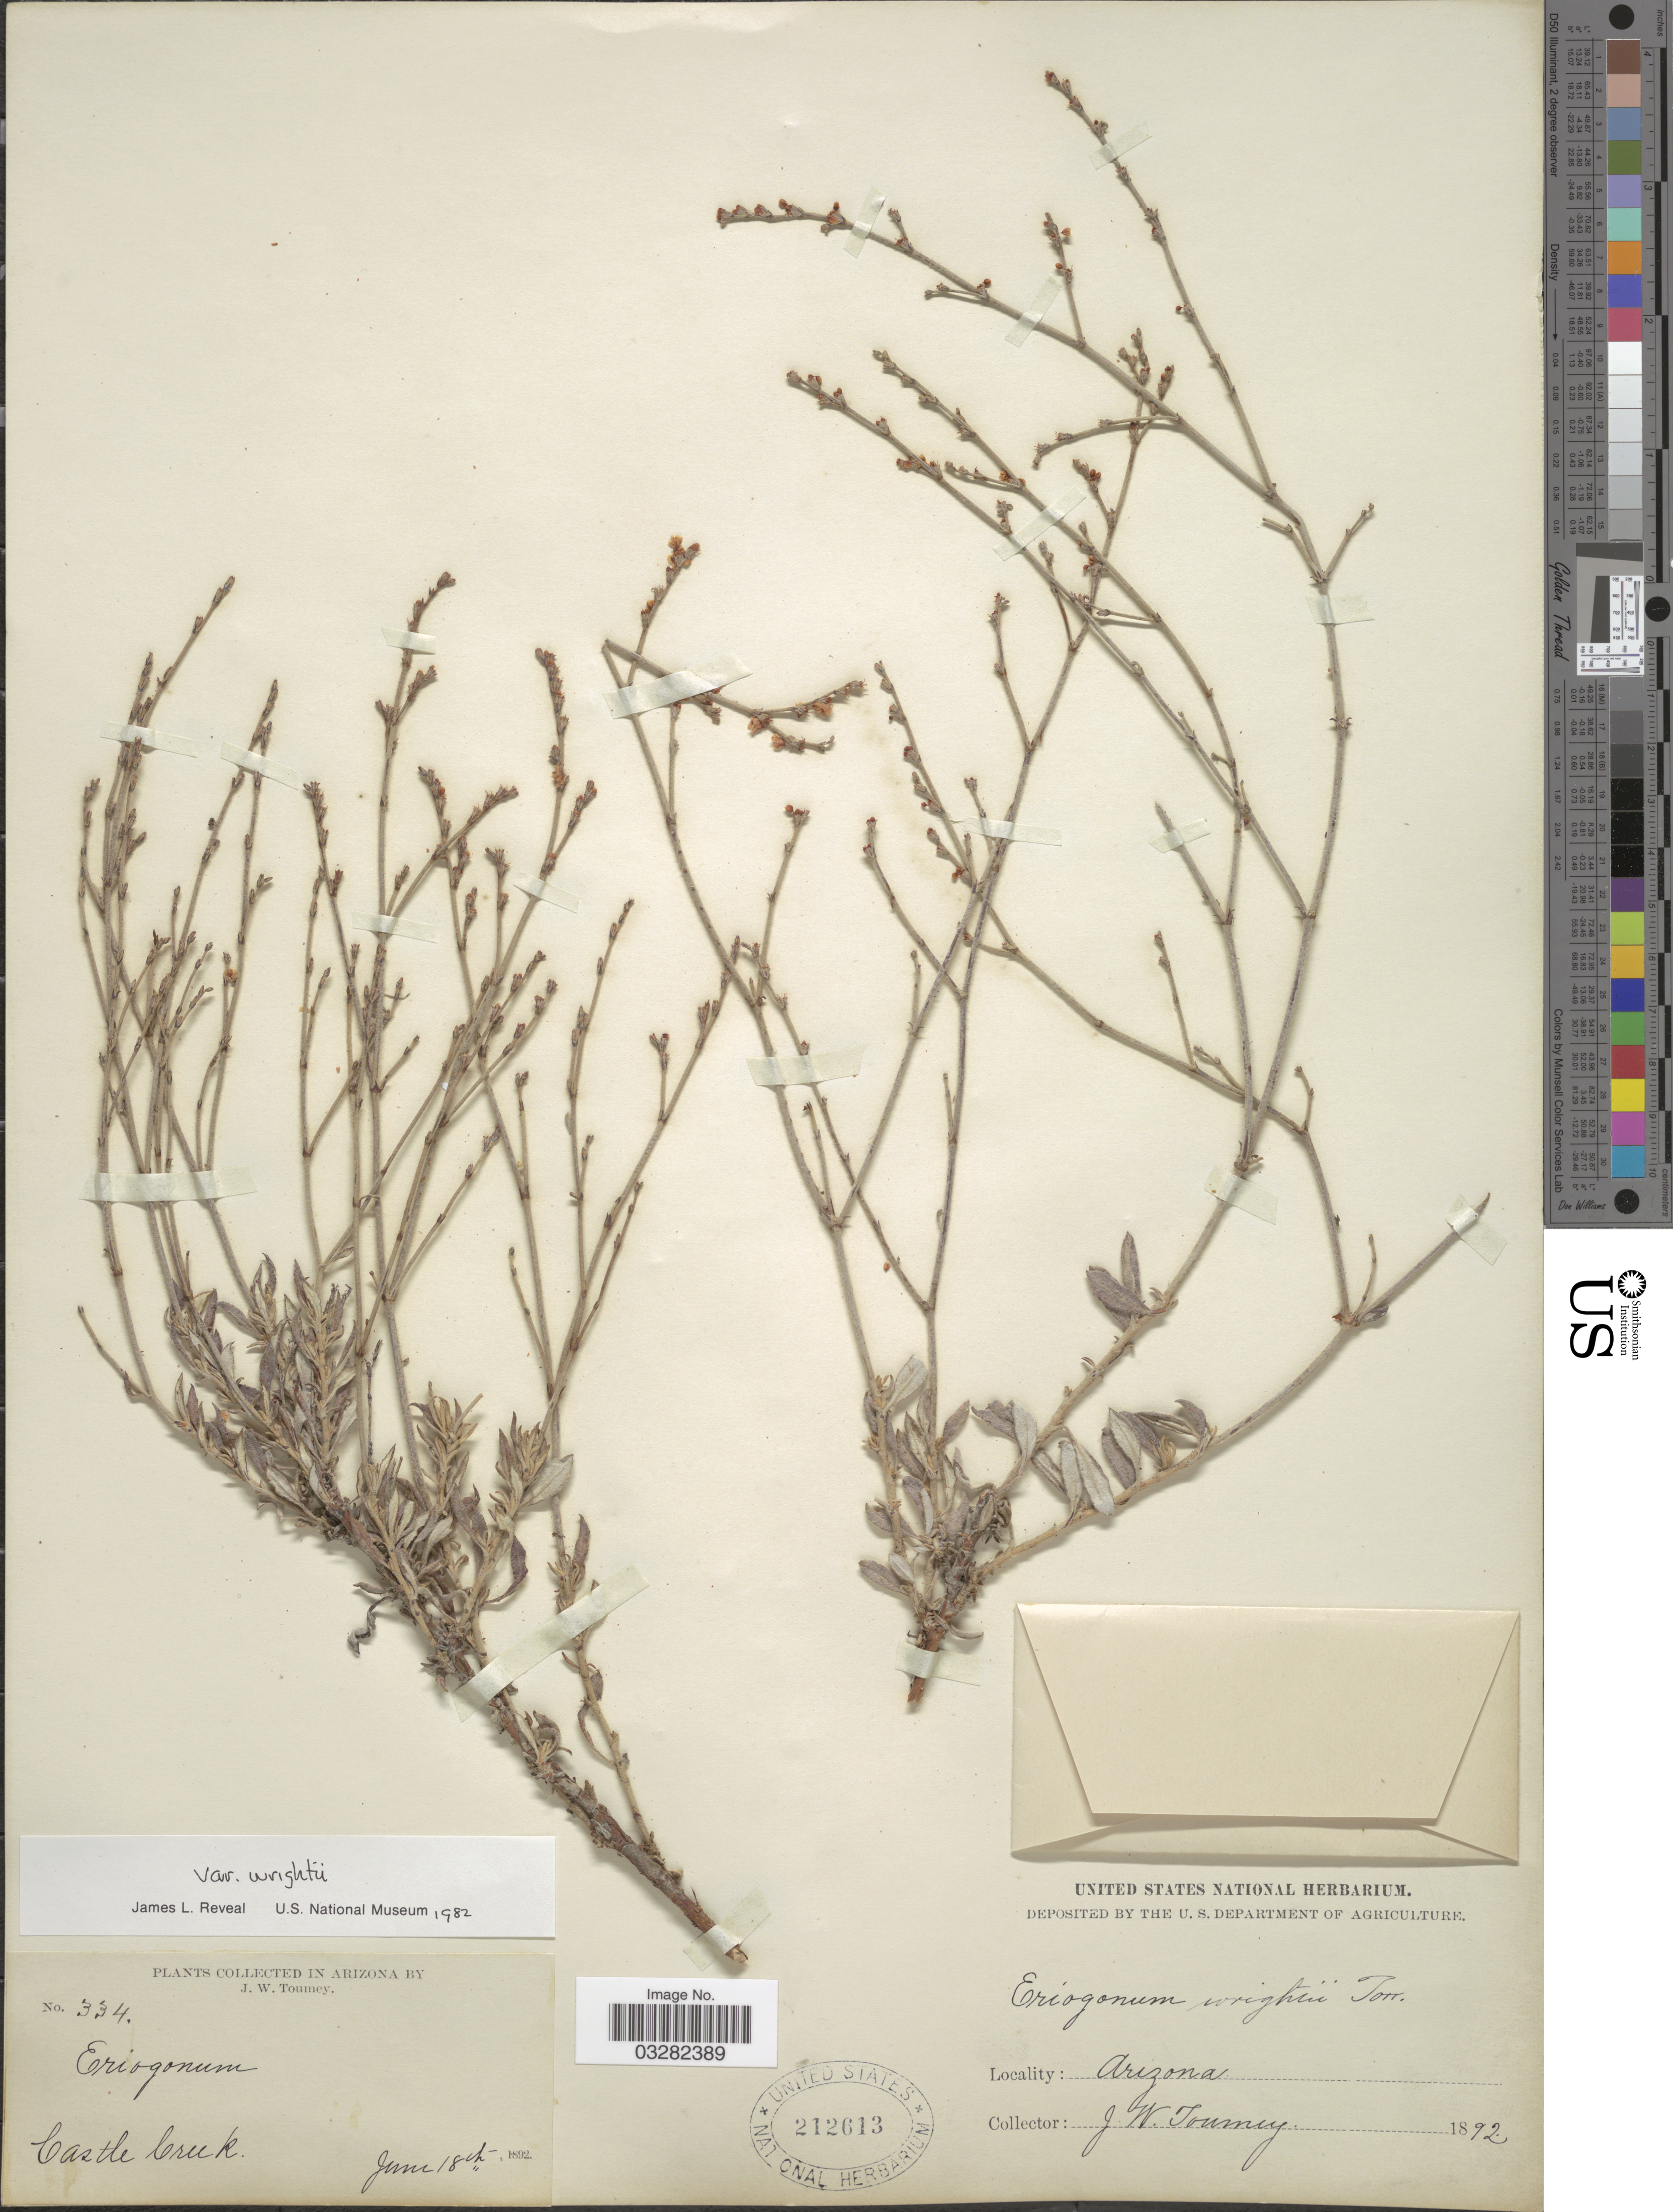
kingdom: Plantae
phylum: Tracheophyta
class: Magnoliopsida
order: Caryophyllales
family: Polygonaceae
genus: Eriogonum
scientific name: Eriogonum wrightii var. wrightii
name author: Torr. ex Benth.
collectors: J. W. Toumey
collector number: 334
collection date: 1892-06-18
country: United States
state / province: Arizona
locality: Castle Creek.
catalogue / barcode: US 212613